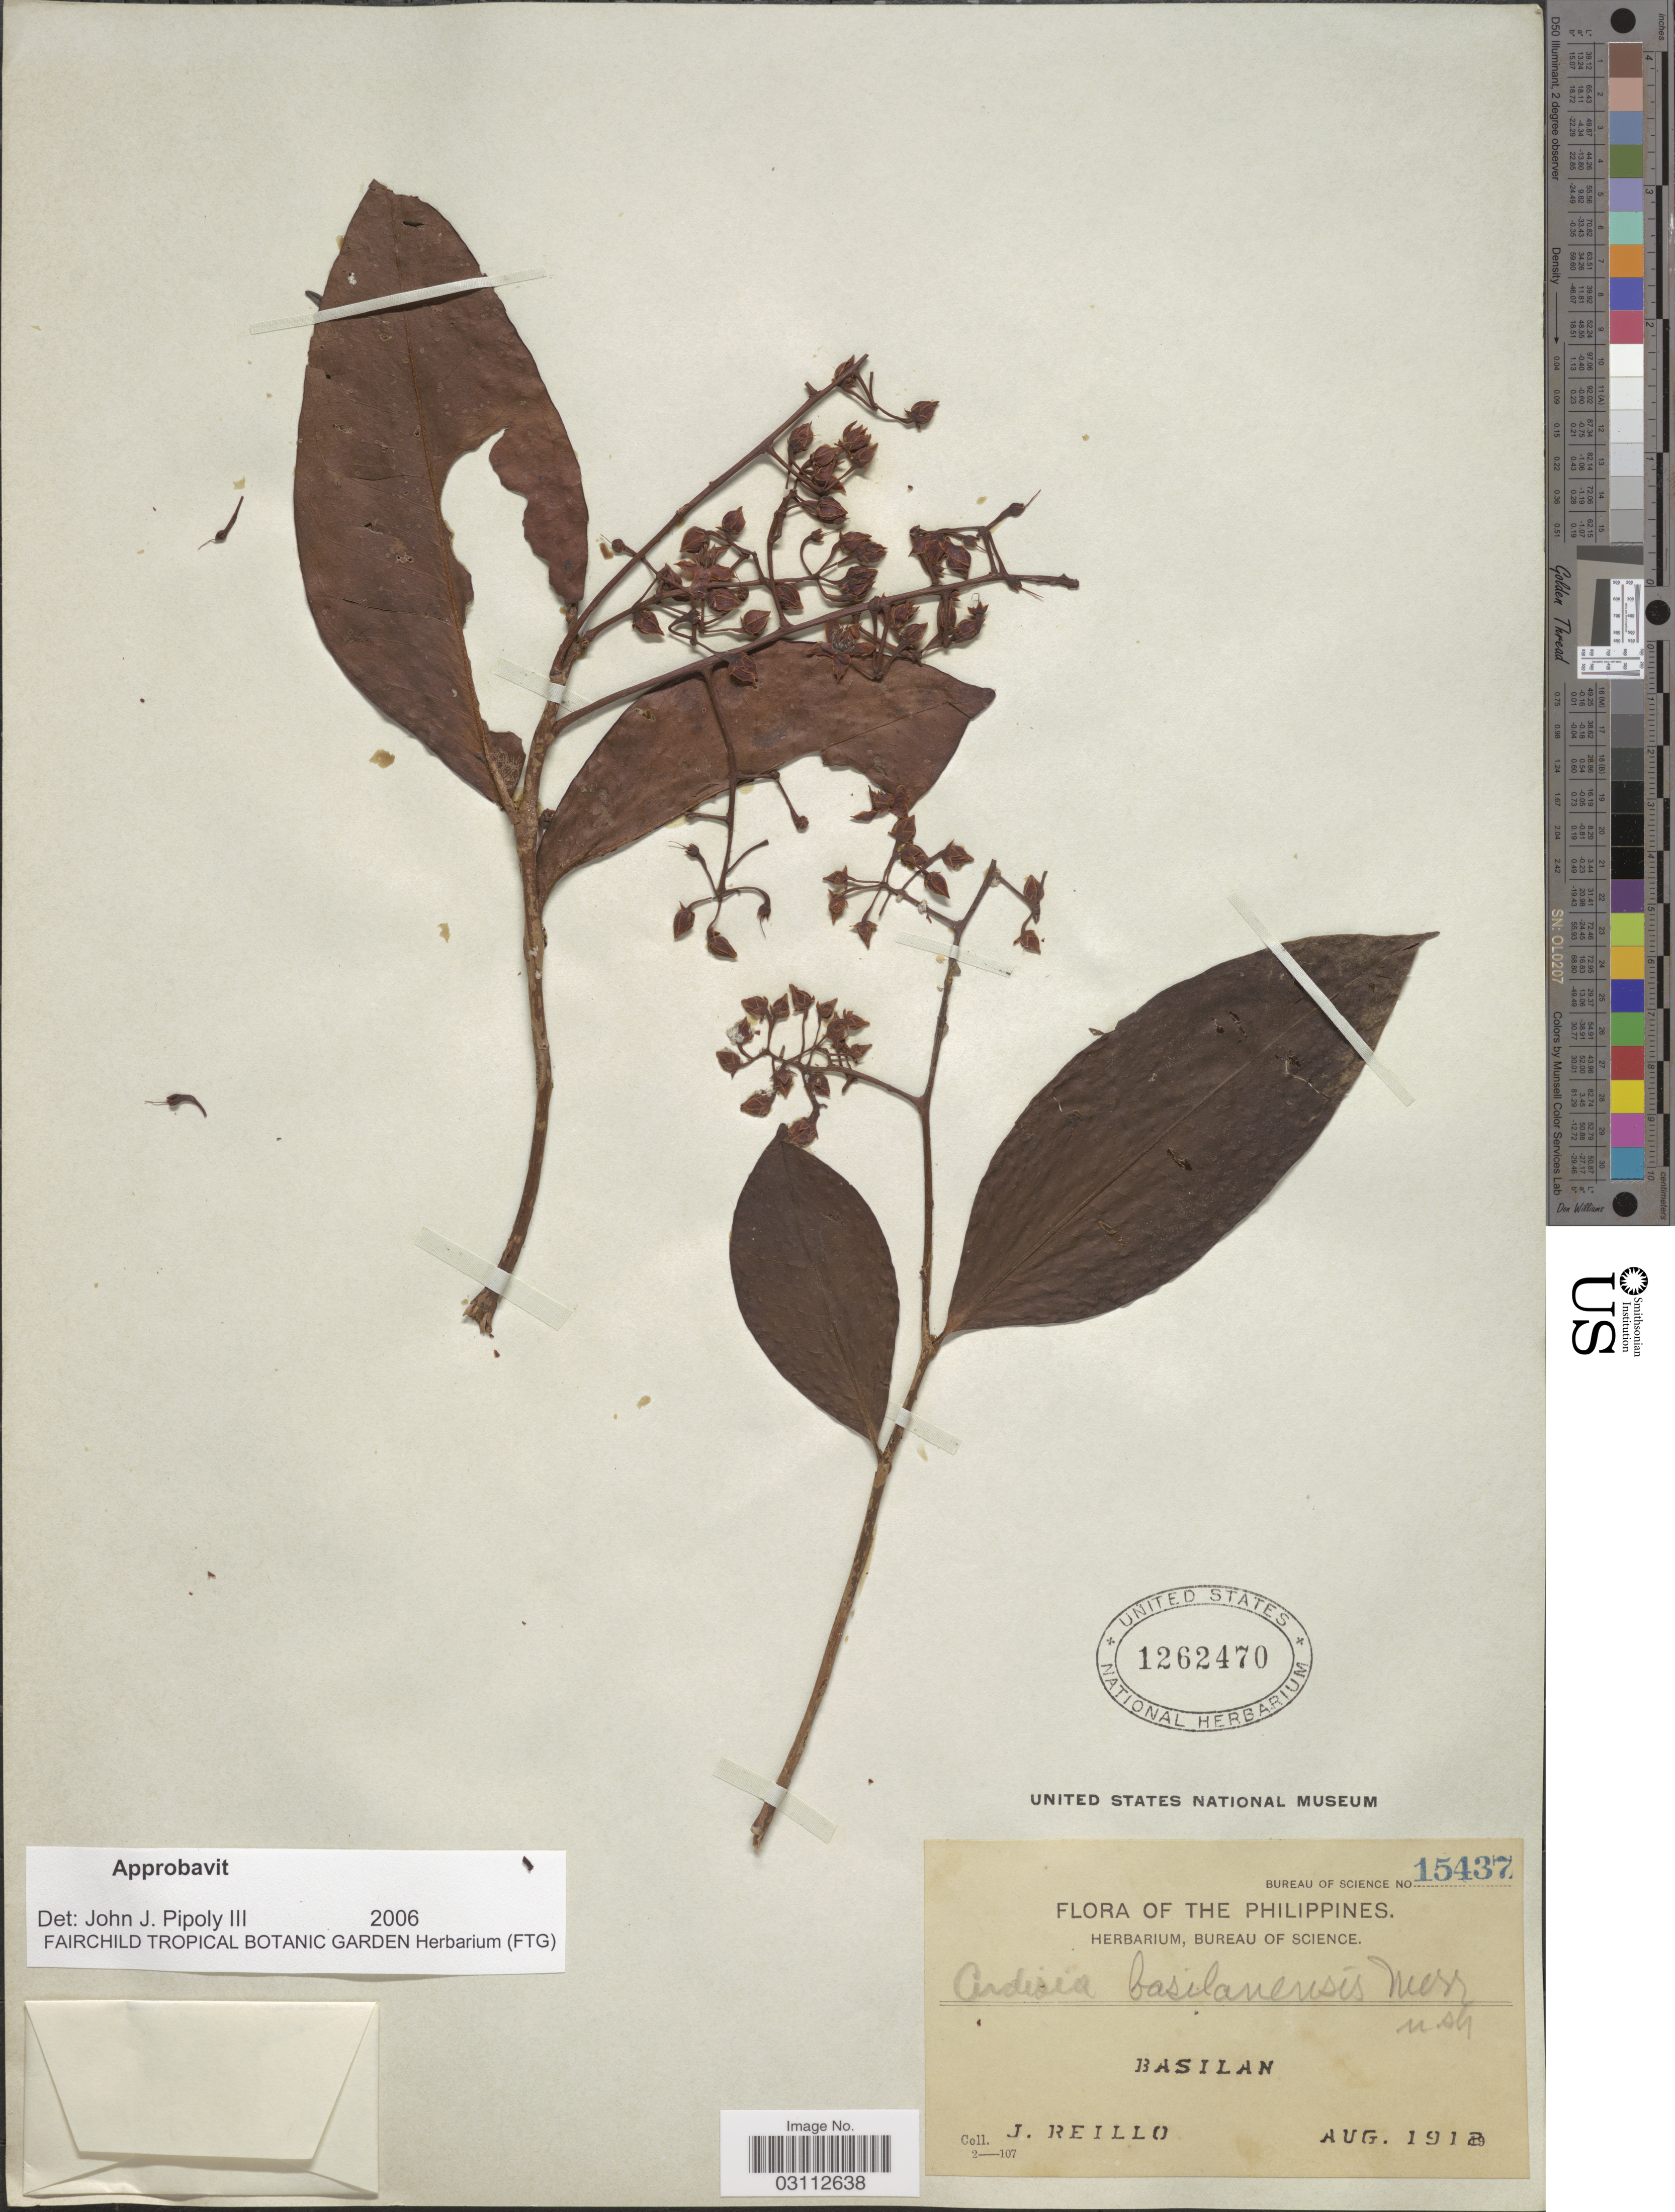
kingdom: Plantae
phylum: Tracheophyta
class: Magnoliopsida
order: Ericales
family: Primulaceae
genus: Ardisia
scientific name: Ardisia basilanensis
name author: Merr.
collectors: J. Reillo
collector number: Bureau of science 15437!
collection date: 1912-08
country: Philippines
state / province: Muslim Mindanao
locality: Basilan.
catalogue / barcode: US 1262470